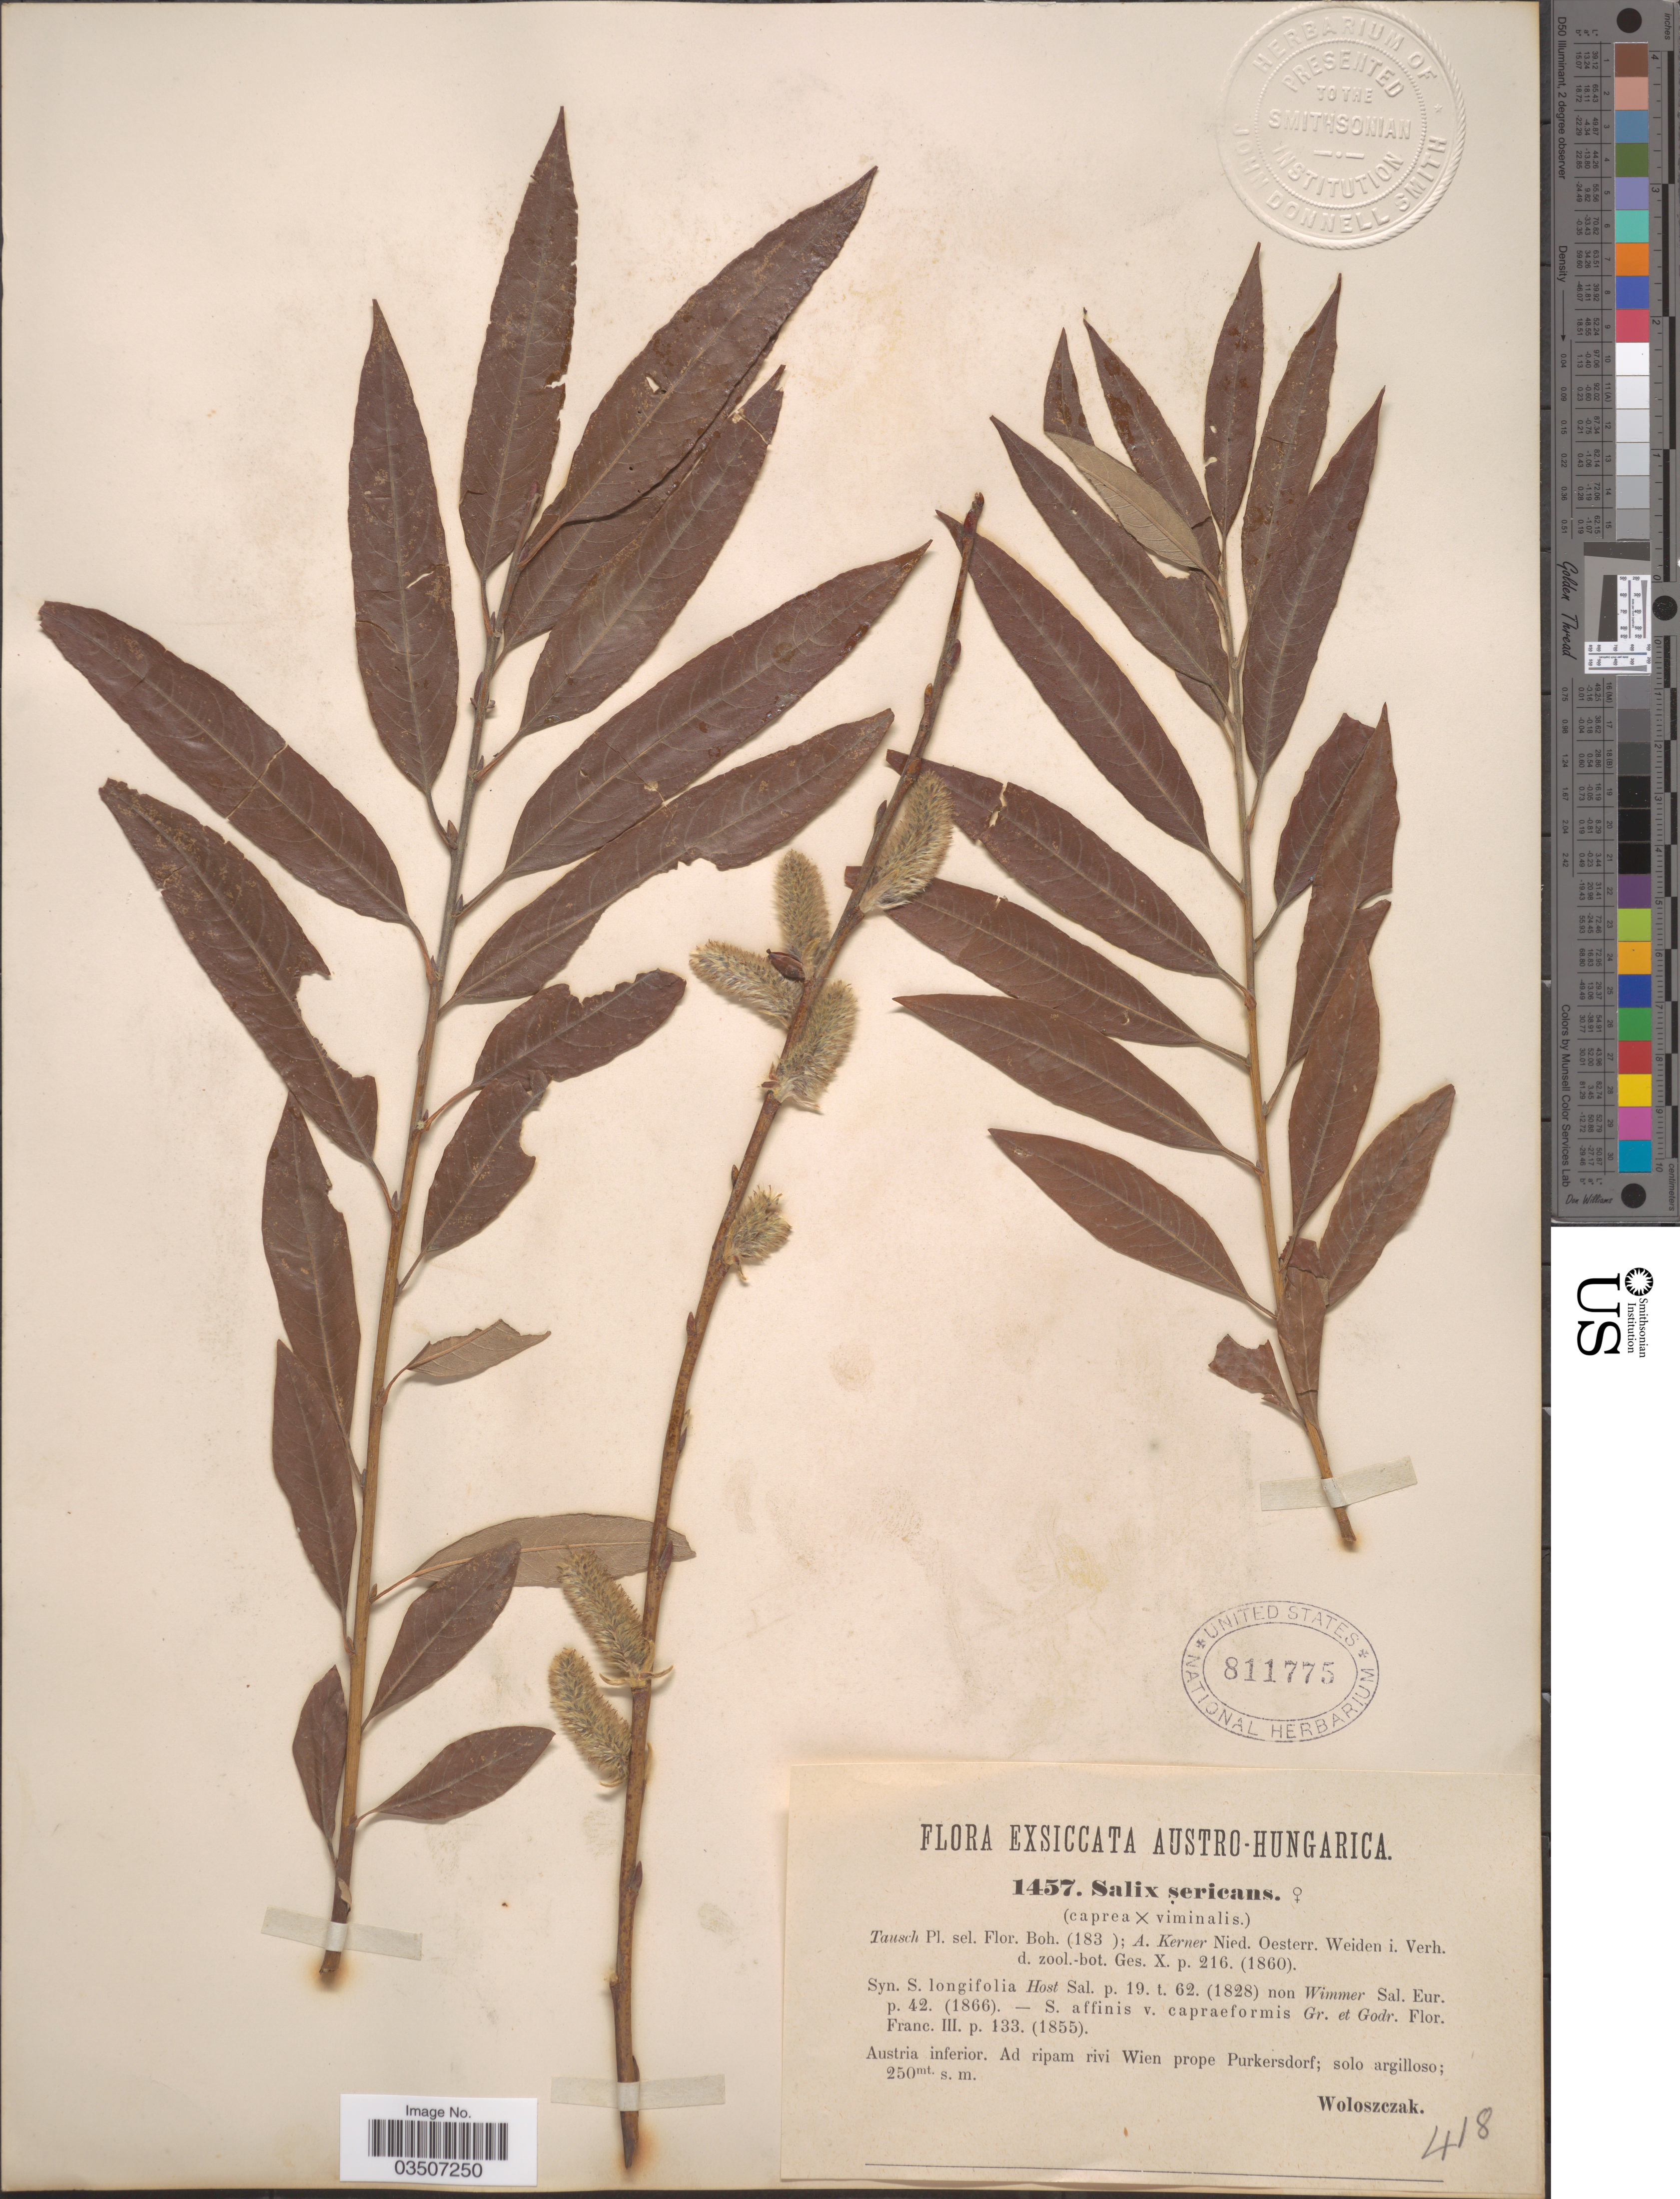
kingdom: Plantae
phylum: Tracheophyta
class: Magnoliopsida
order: Malpighiales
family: Salicaceae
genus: Salix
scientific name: Salix sericans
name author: Tausch ex Kern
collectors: Woloszczak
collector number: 1457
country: Austria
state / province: Wien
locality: Austro-Hungarica. Austria inferior. Ad ripam rivi Wien prope Purkersdorf; solo argilloso.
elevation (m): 250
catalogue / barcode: US 811775